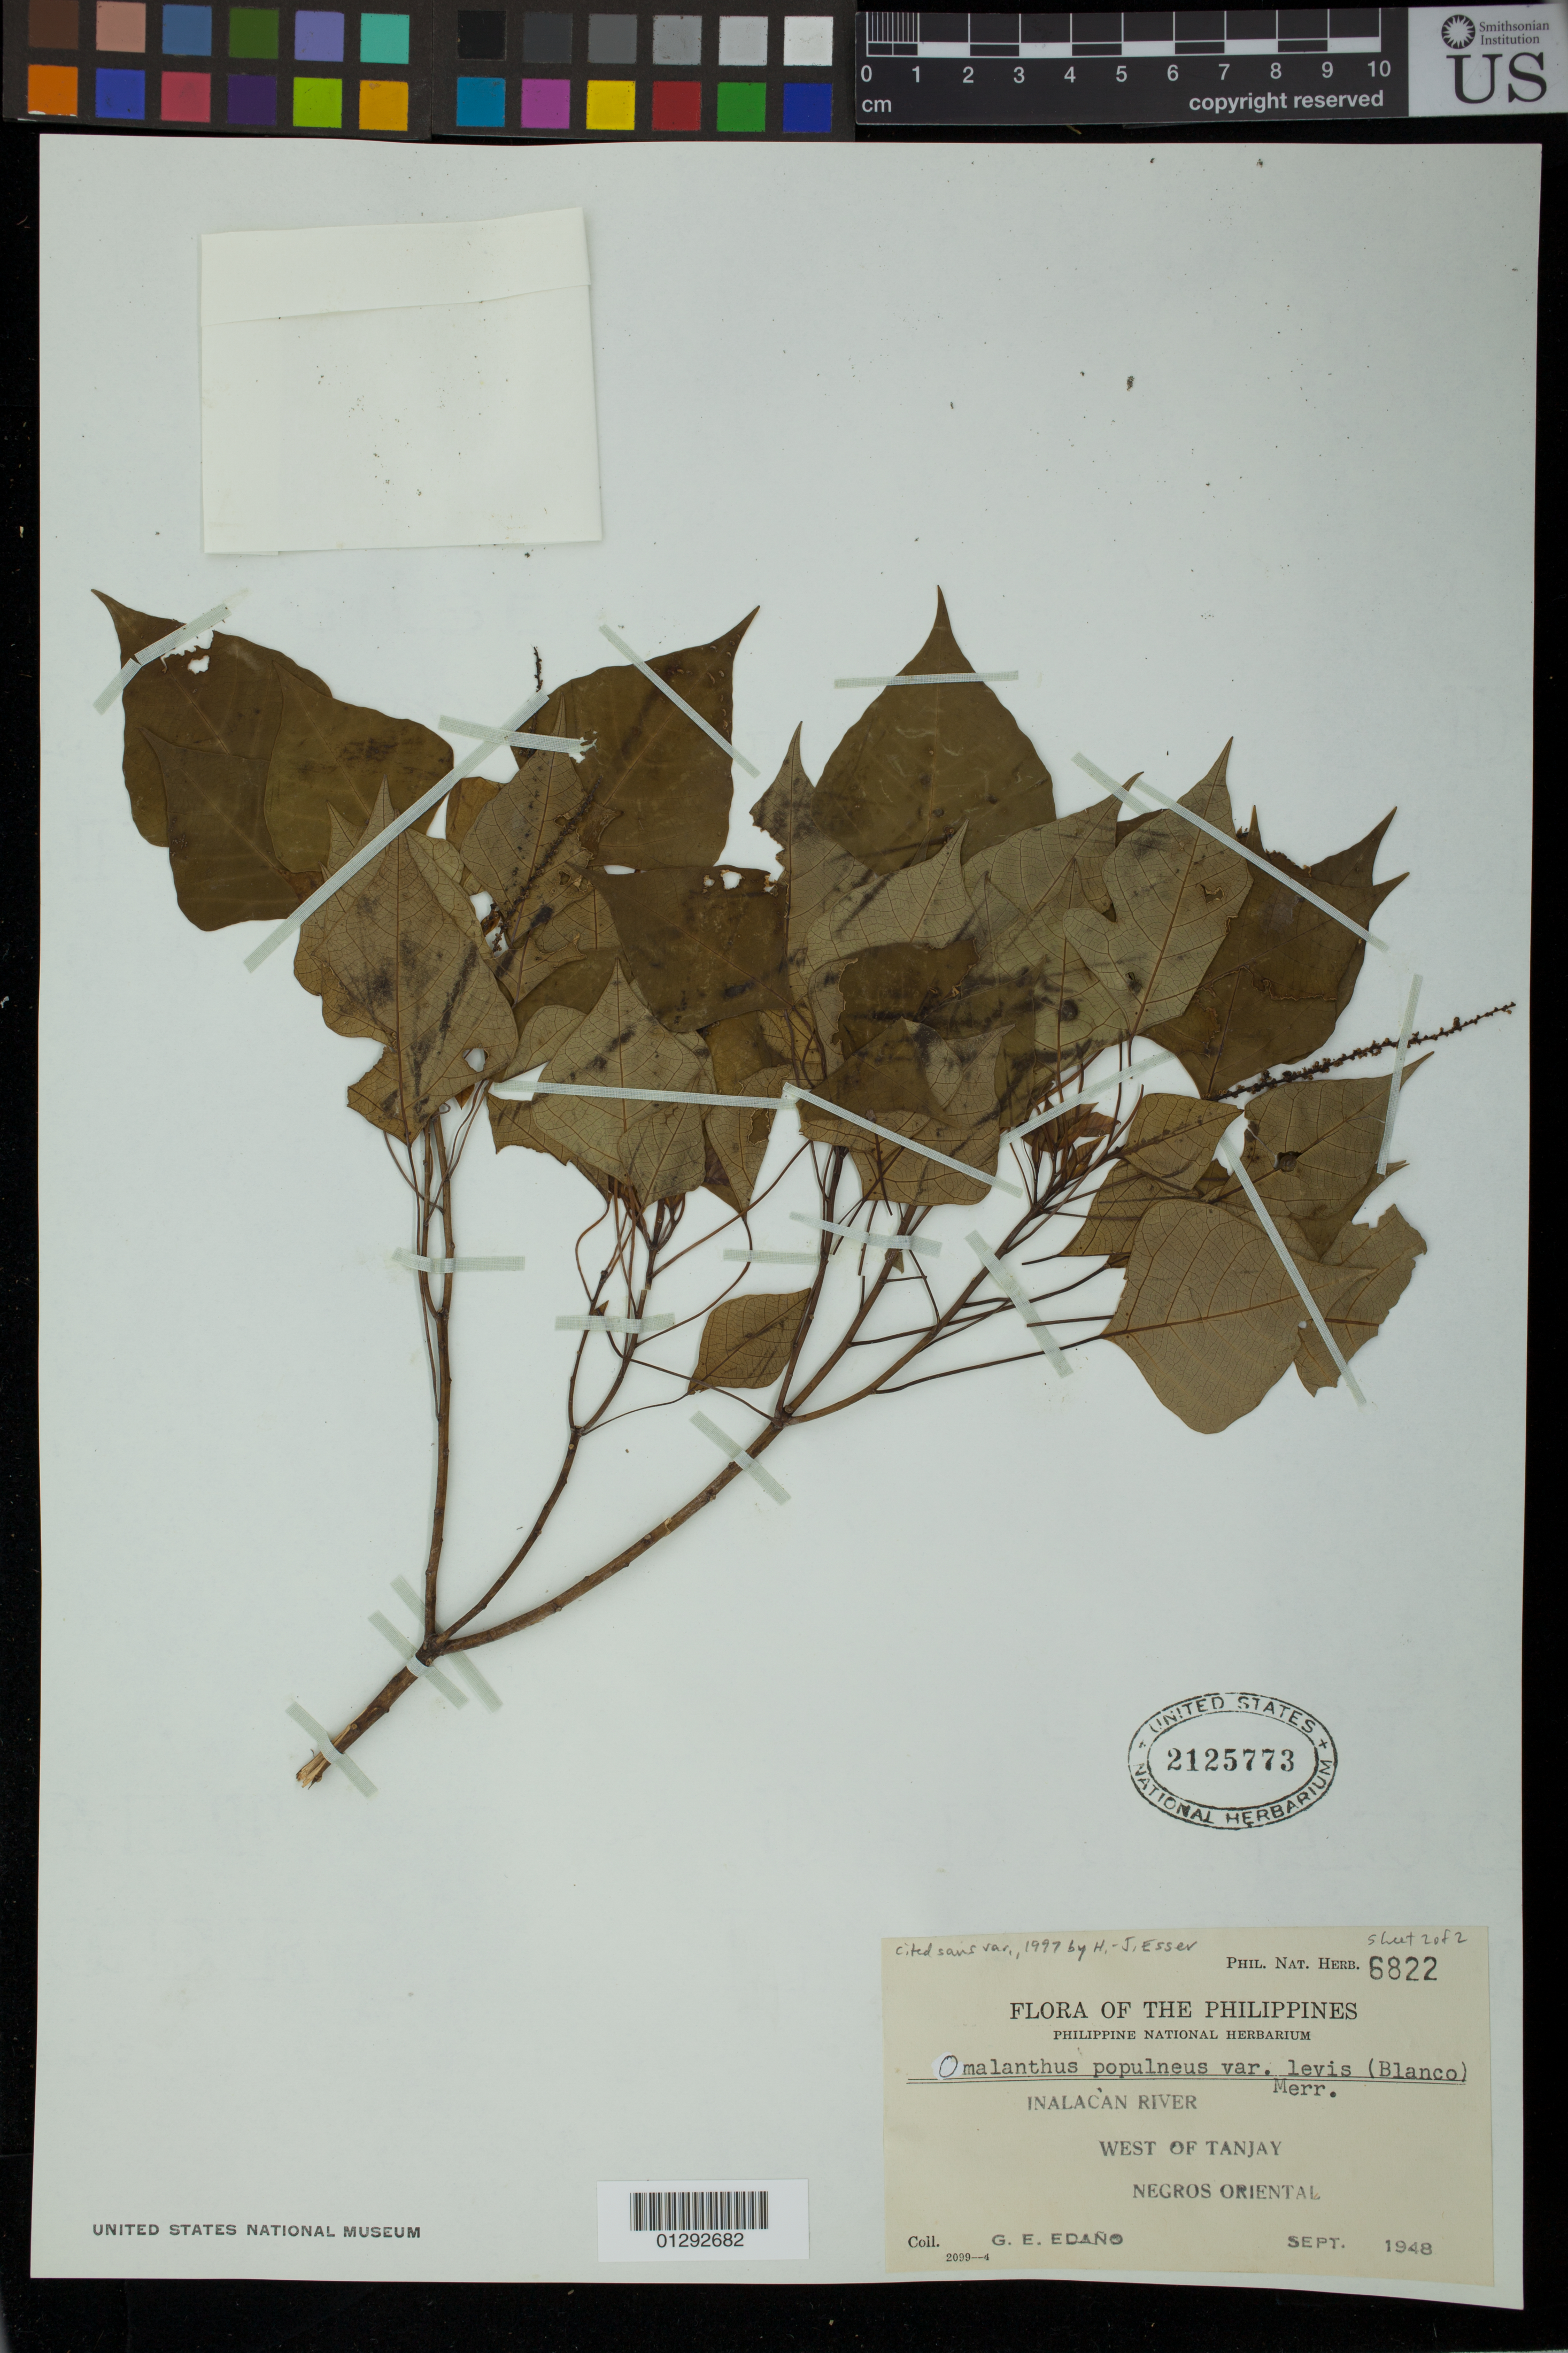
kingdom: Plantae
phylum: Tracheophyta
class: Magnoliopsida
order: Malpighiales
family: Euphorbiaceae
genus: Homalanthus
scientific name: Homalanthus populneus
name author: (Geiseler) Kuntze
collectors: G. E. Edaño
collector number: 6822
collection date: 1948-09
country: Philippines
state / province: Central Visayas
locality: Inalacan River. West of Tanjay. Negros Oriental.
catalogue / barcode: US 2125773